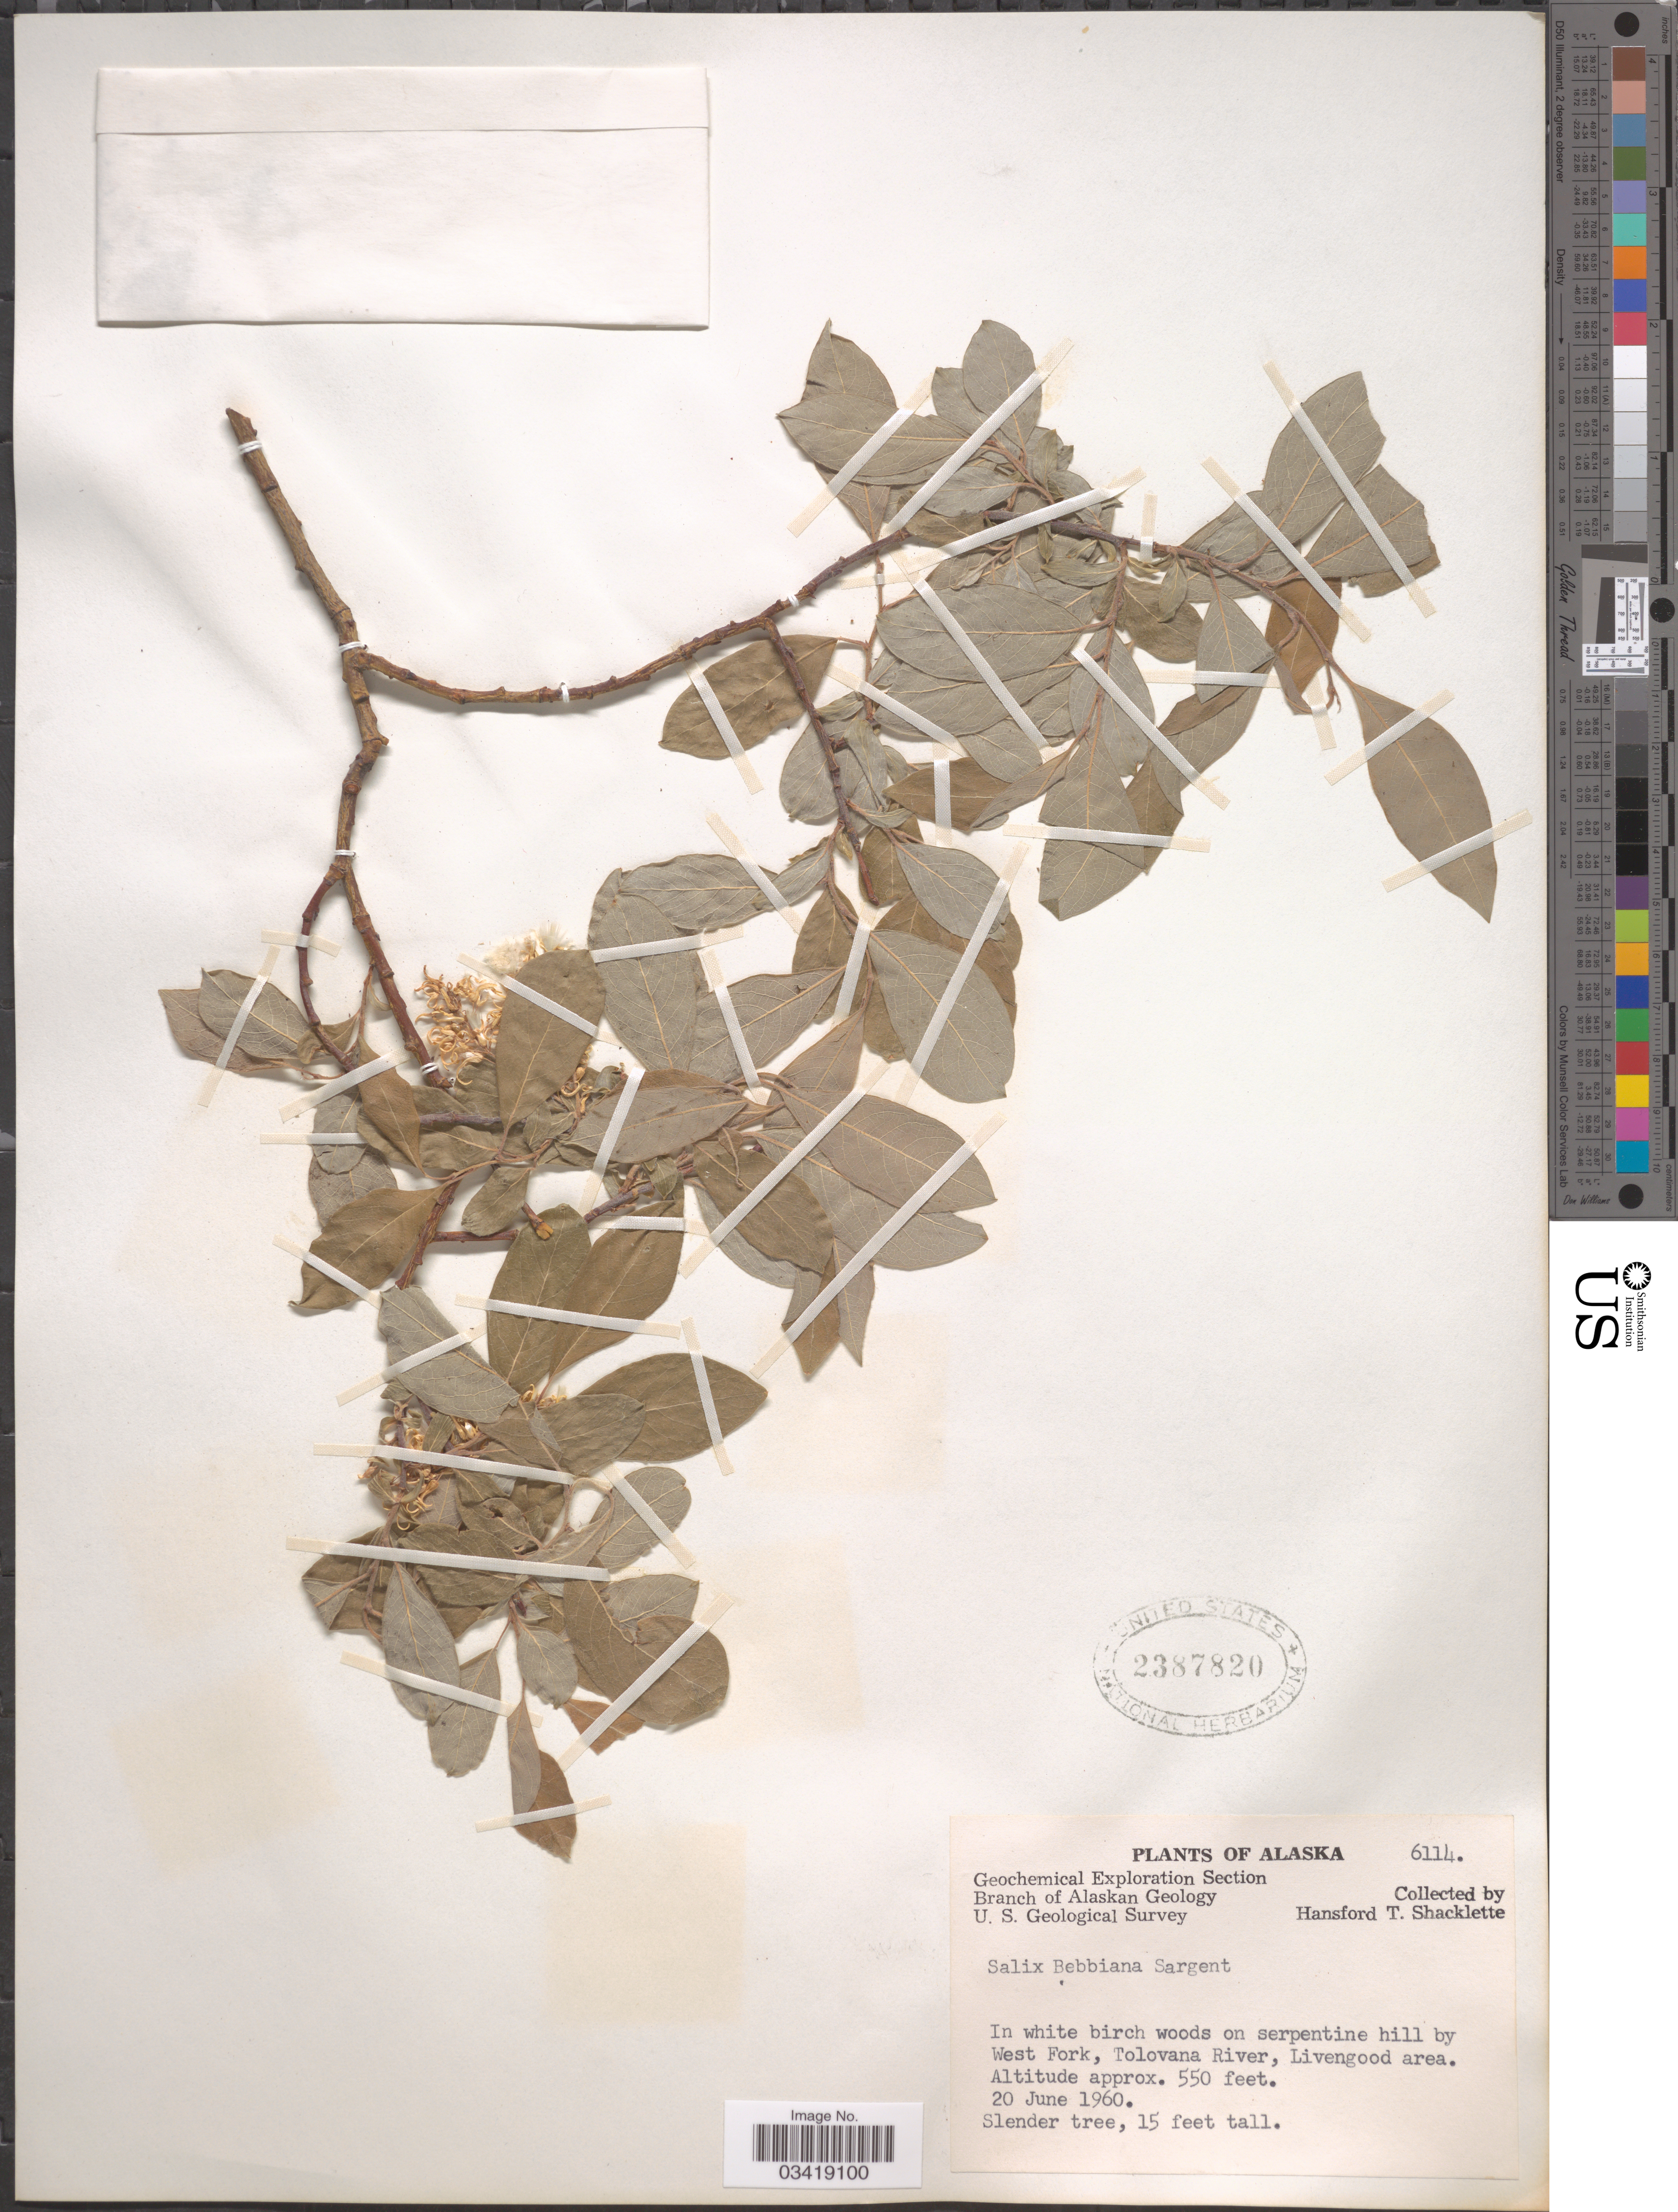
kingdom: Plantae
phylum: Tracheophyta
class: Magnoliopsida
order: Malpighiales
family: Salicaceae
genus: Salix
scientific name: Salix bebbiana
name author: Sarg.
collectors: H. Shacklette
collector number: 6114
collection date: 1960-06-20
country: United States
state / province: Alaska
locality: In white birch woods on serpentine hill by West Fork, Tolovana River, Livengood area.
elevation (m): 168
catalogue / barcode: US 2387820